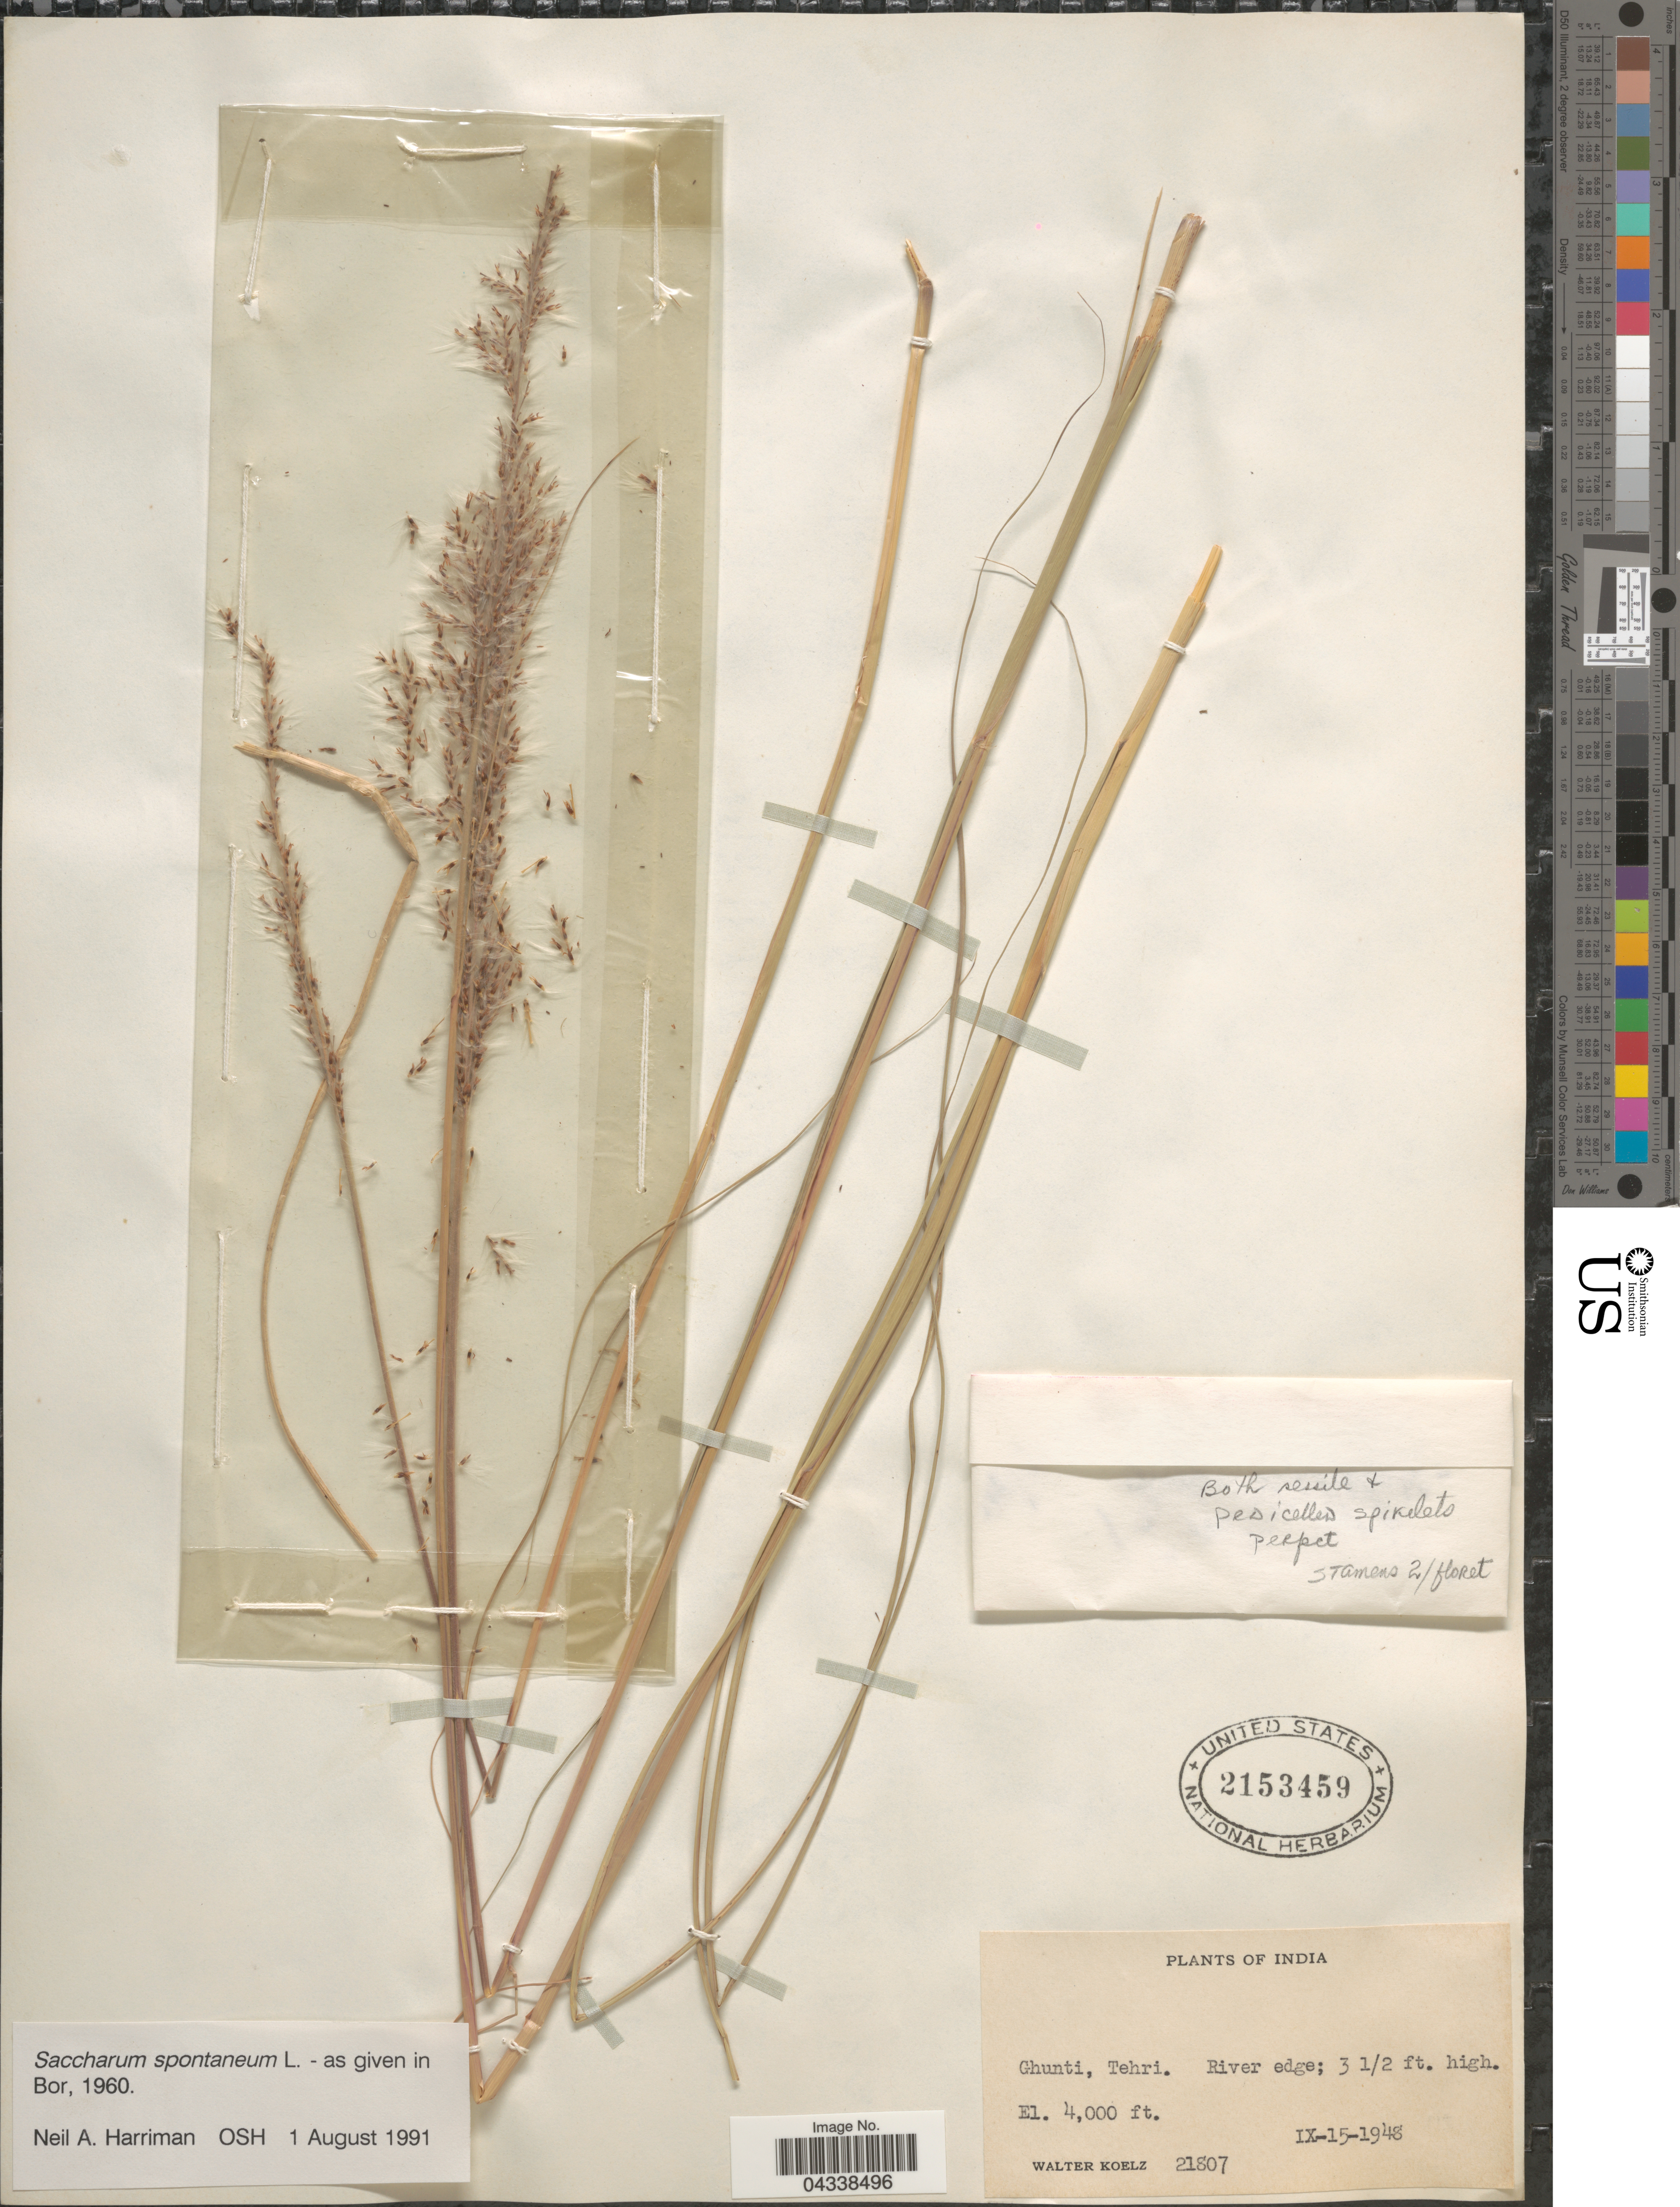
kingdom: Plantae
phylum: Tracheophyta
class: Liliopsida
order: Poales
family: Poaceae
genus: Saccharum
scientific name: Saccharum spontaneum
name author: L.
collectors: W. N. Koelz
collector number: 21807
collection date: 1948-09-15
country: India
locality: Ghunti, Tehri.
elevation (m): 1219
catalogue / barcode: US 2153459